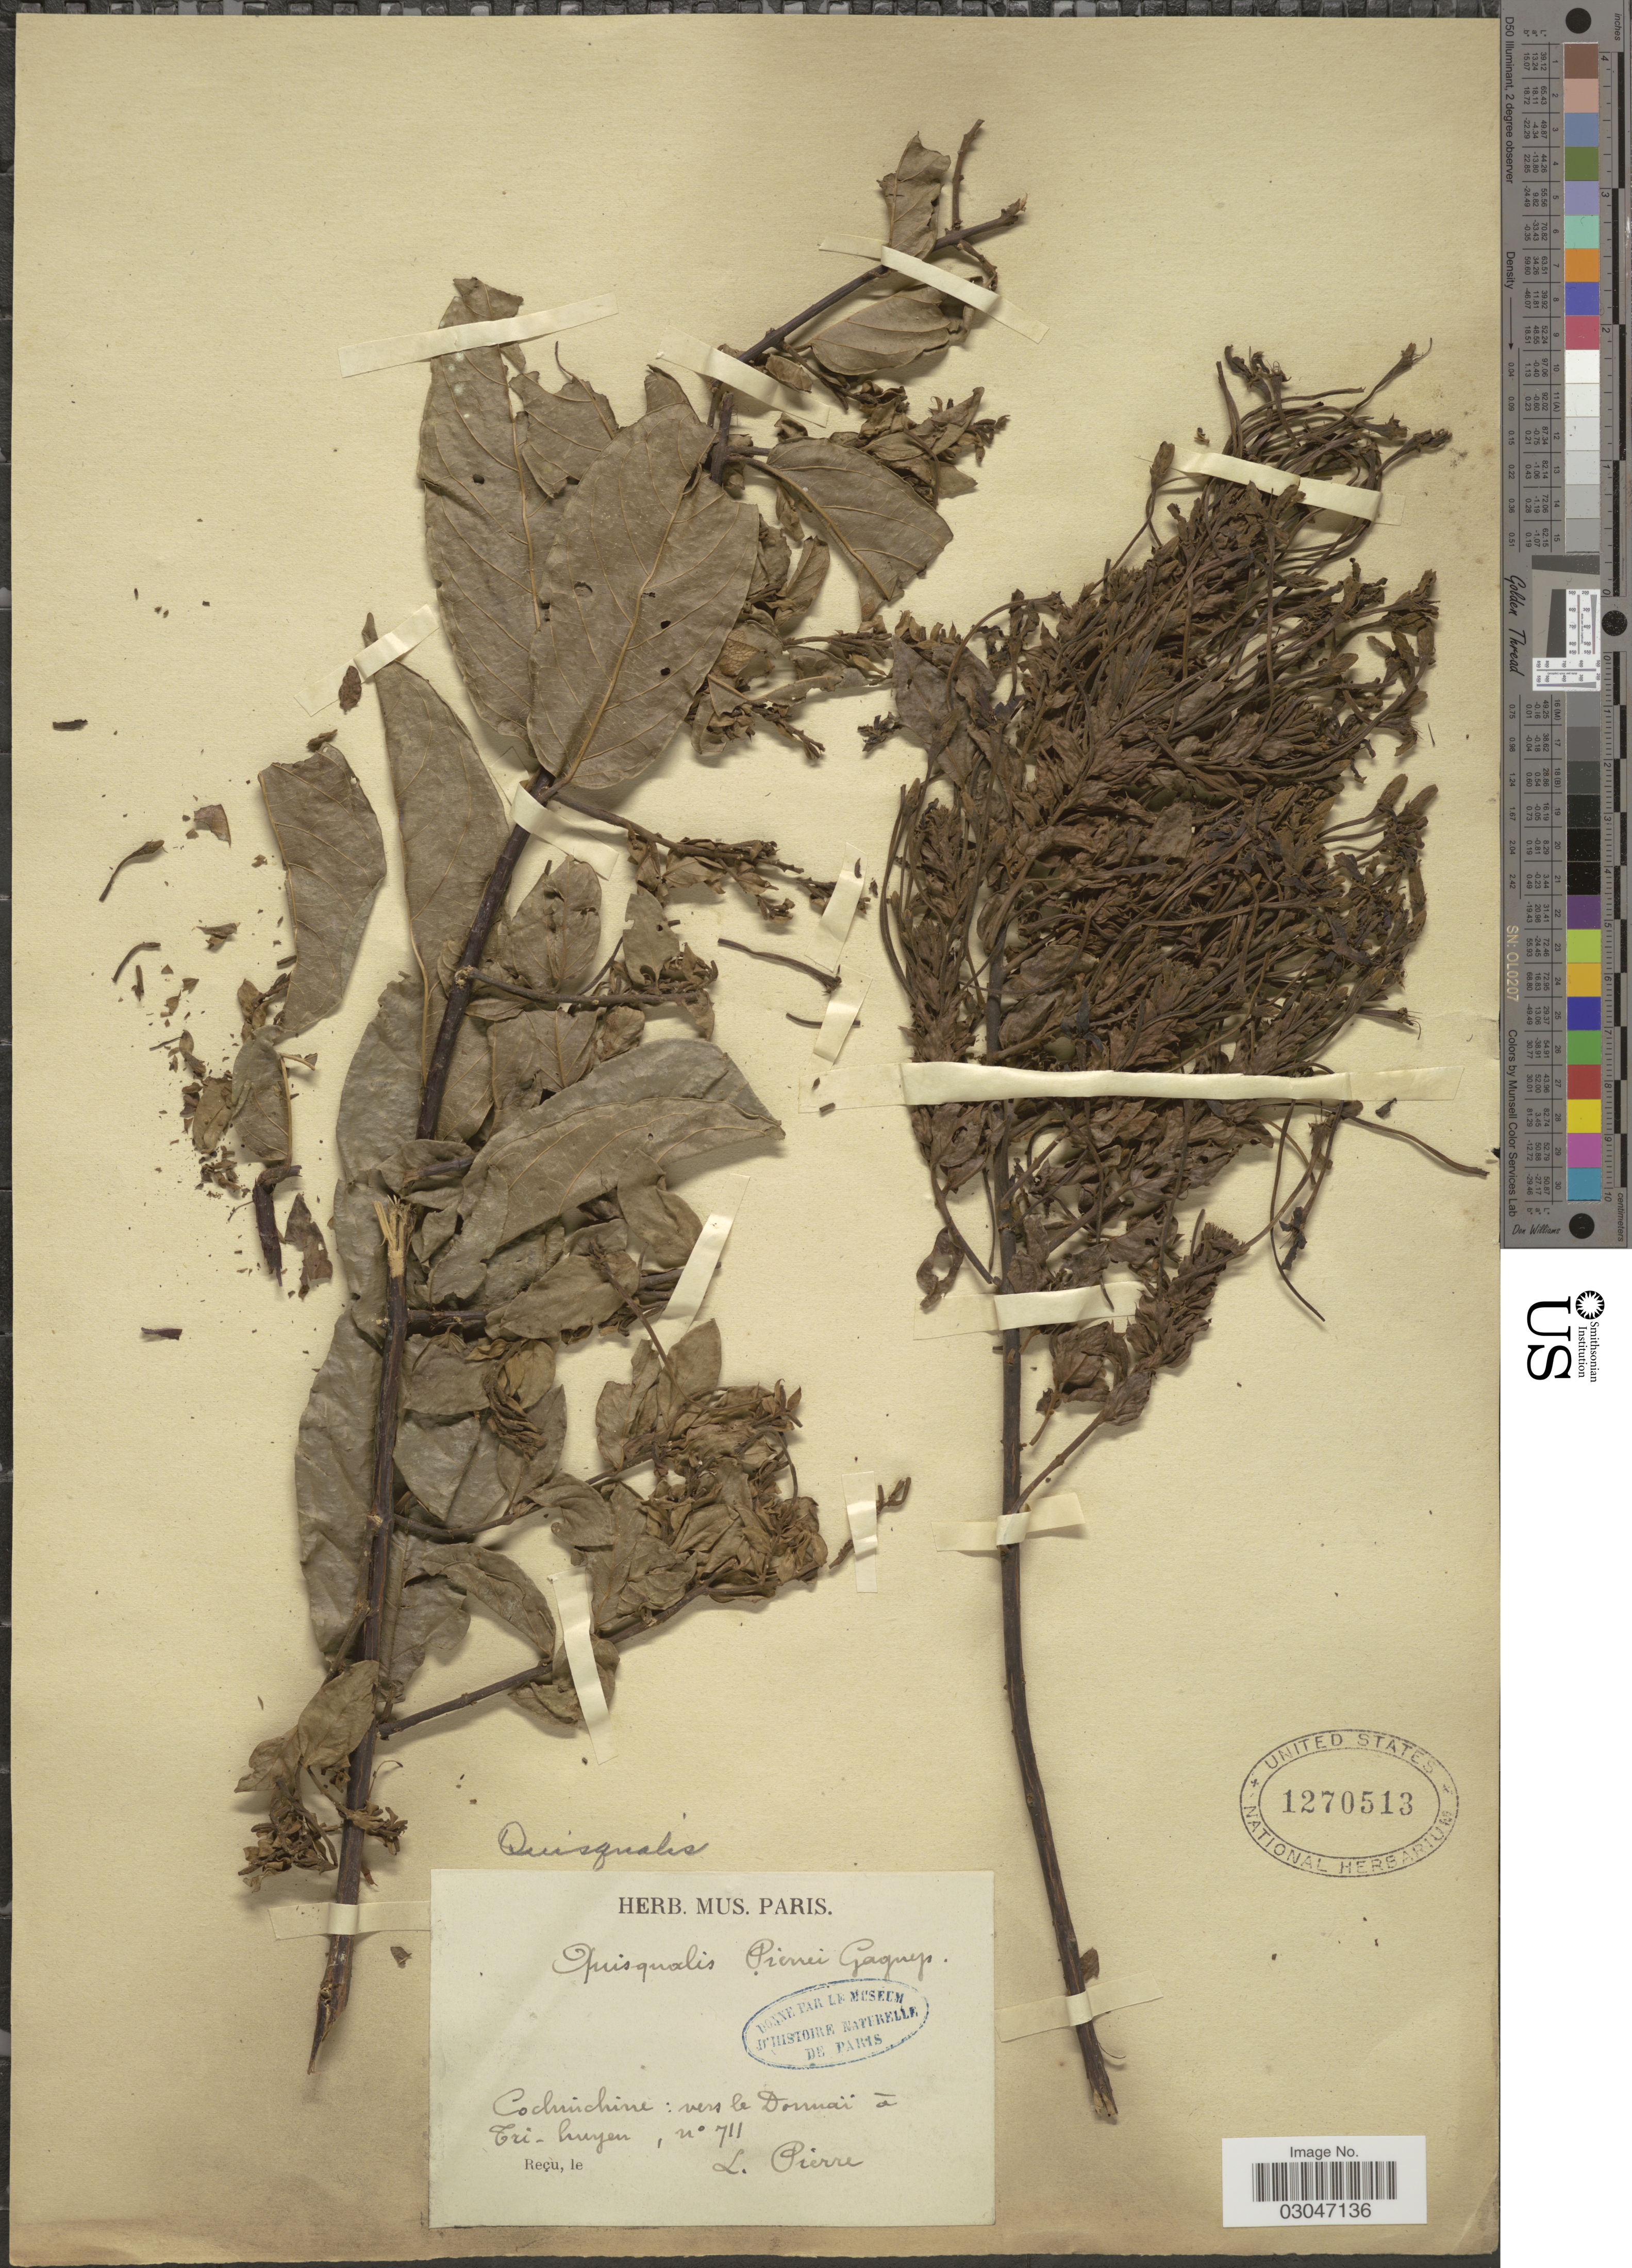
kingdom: Plantae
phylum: Tracheophyta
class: Magnoliopsida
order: Myrtales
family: Combretaceae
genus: Combretum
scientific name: Combretum pierrei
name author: (Gagnep.) O. Maurin & Boatwr.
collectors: L. Pierre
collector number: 711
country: Vietnam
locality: Cochinchine: vers le Donnai á Tri-huyen [towards Dong Nai River at Tri-Huyen]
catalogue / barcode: US 1270513